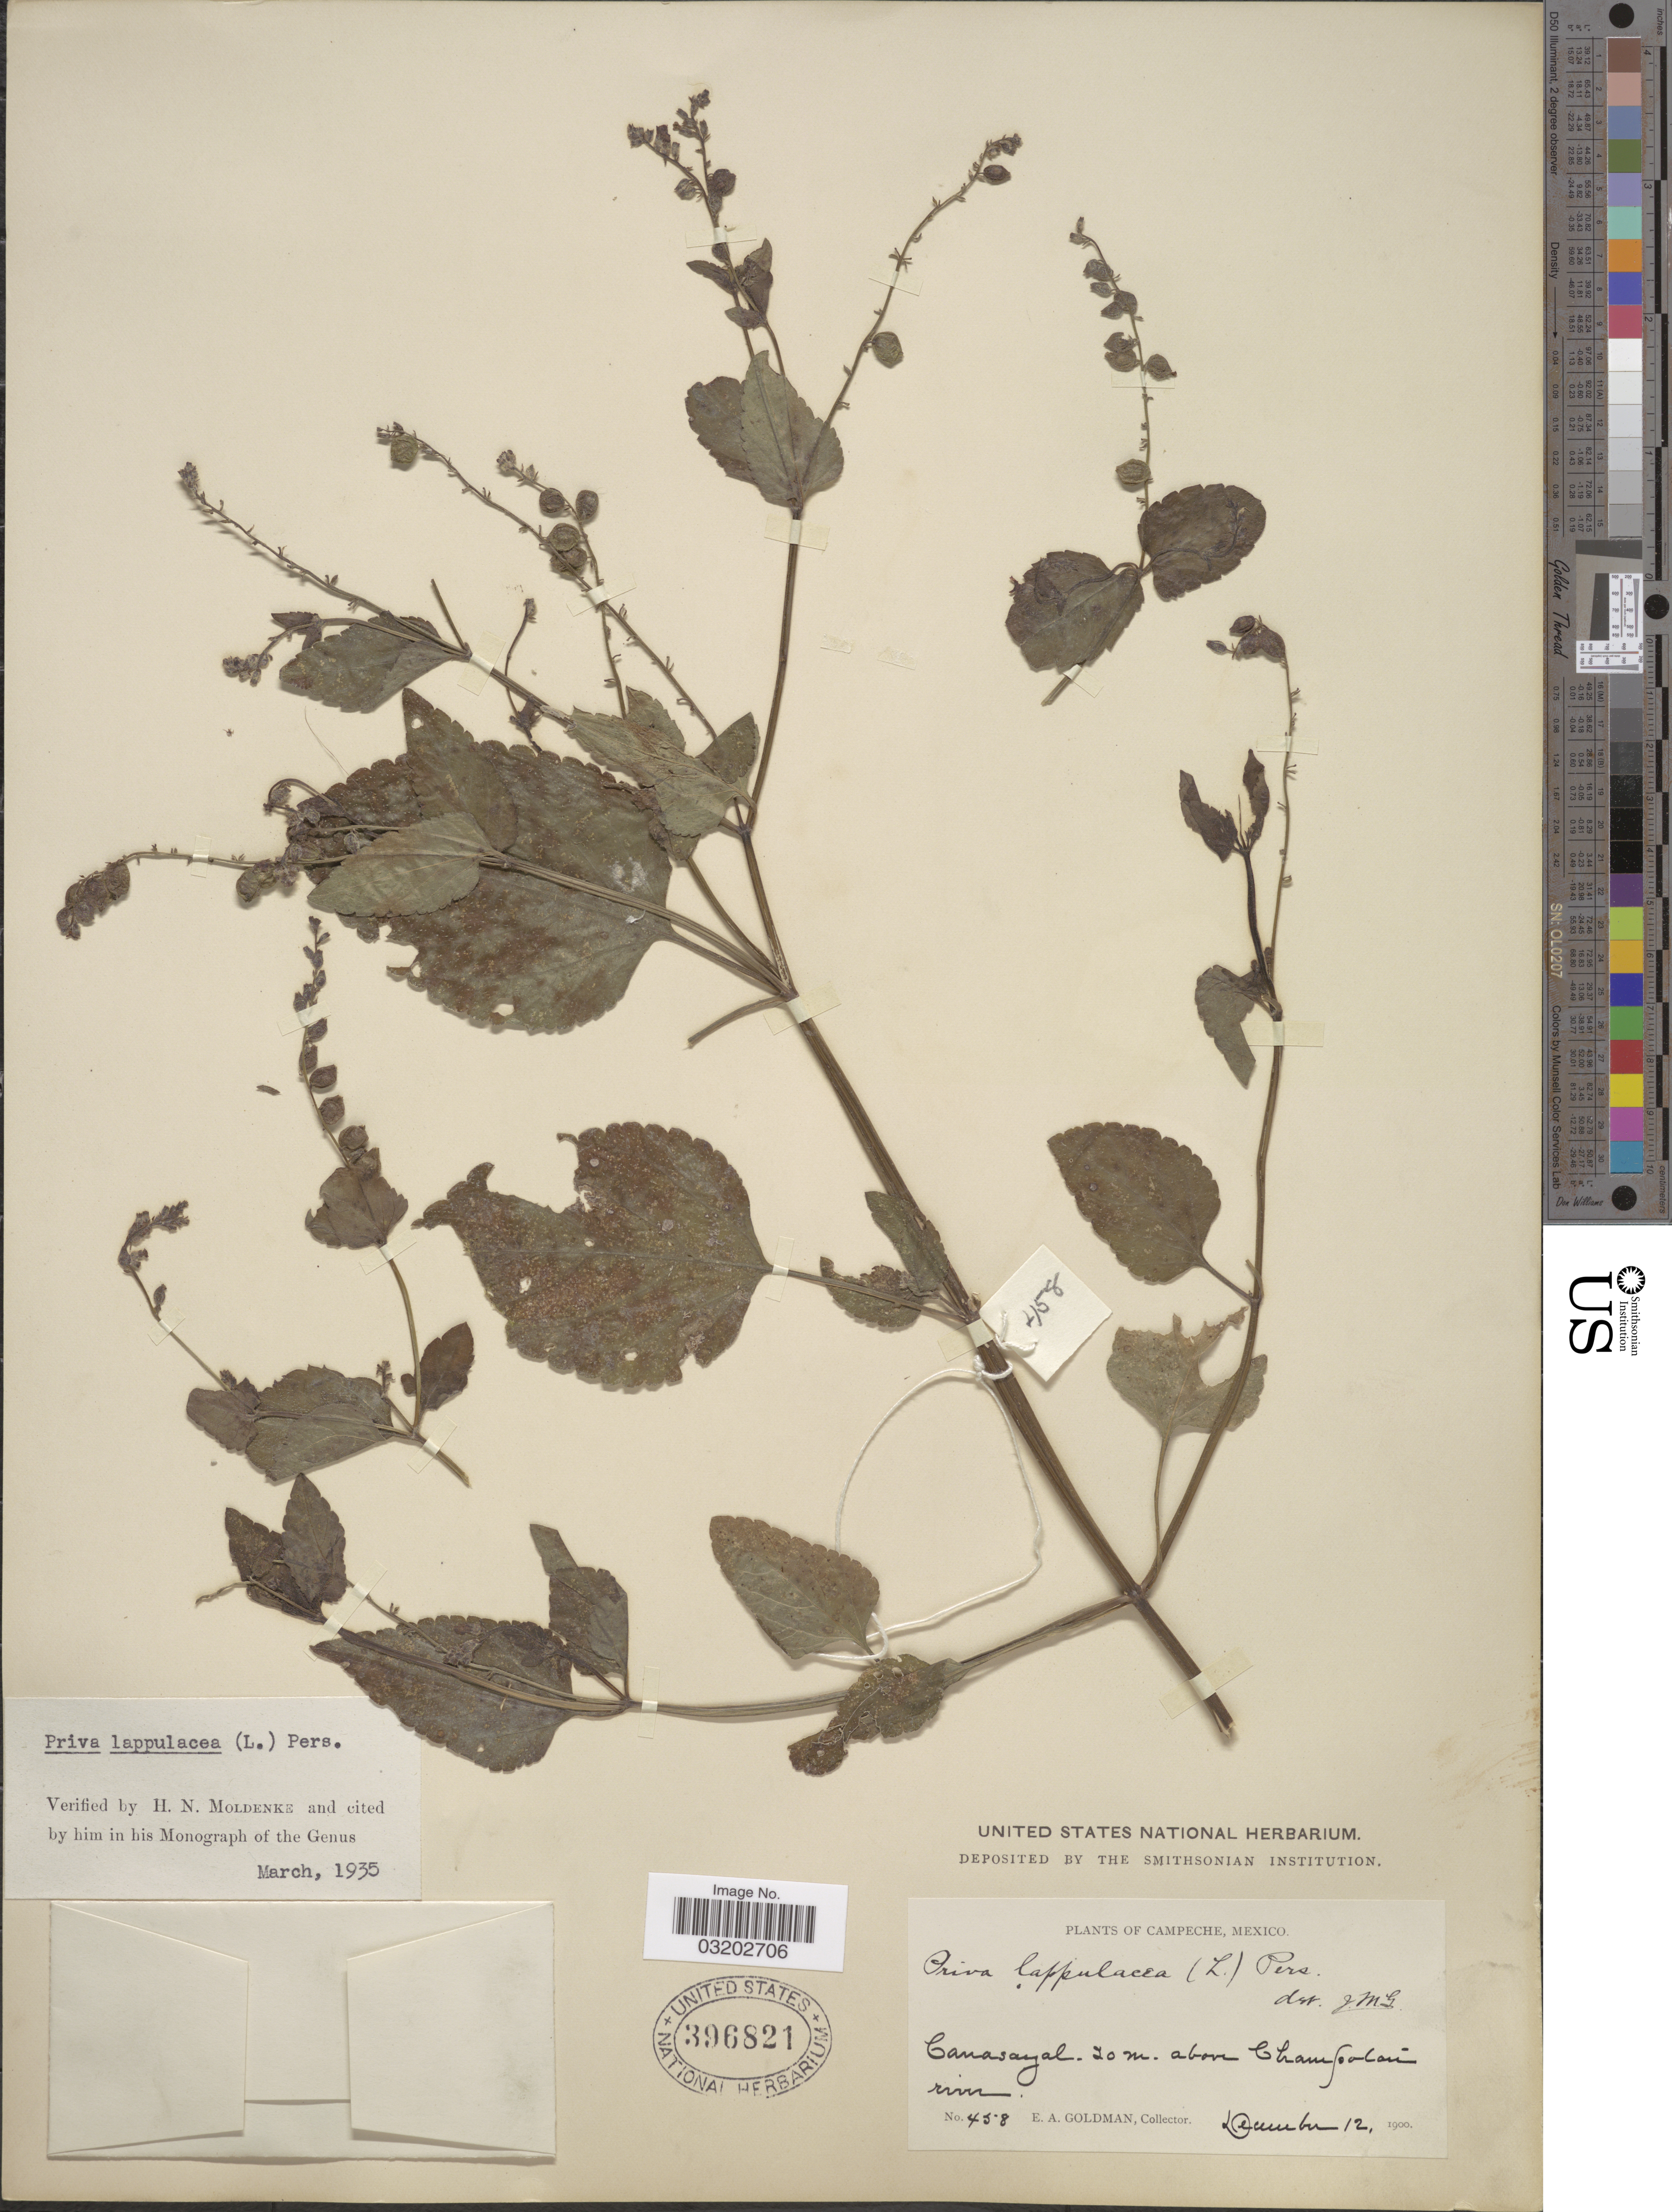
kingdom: Plantae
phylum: Tracheophyta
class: Magnoliopsida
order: Lamiales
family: Verbenaceae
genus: Priva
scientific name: Priva lappulacea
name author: (L.) Pers.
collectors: E. A. Goldman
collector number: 458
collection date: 1900-12-12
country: Mexico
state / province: Campeche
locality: Canasayal, 20 m. above Champotán river.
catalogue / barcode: US 396821